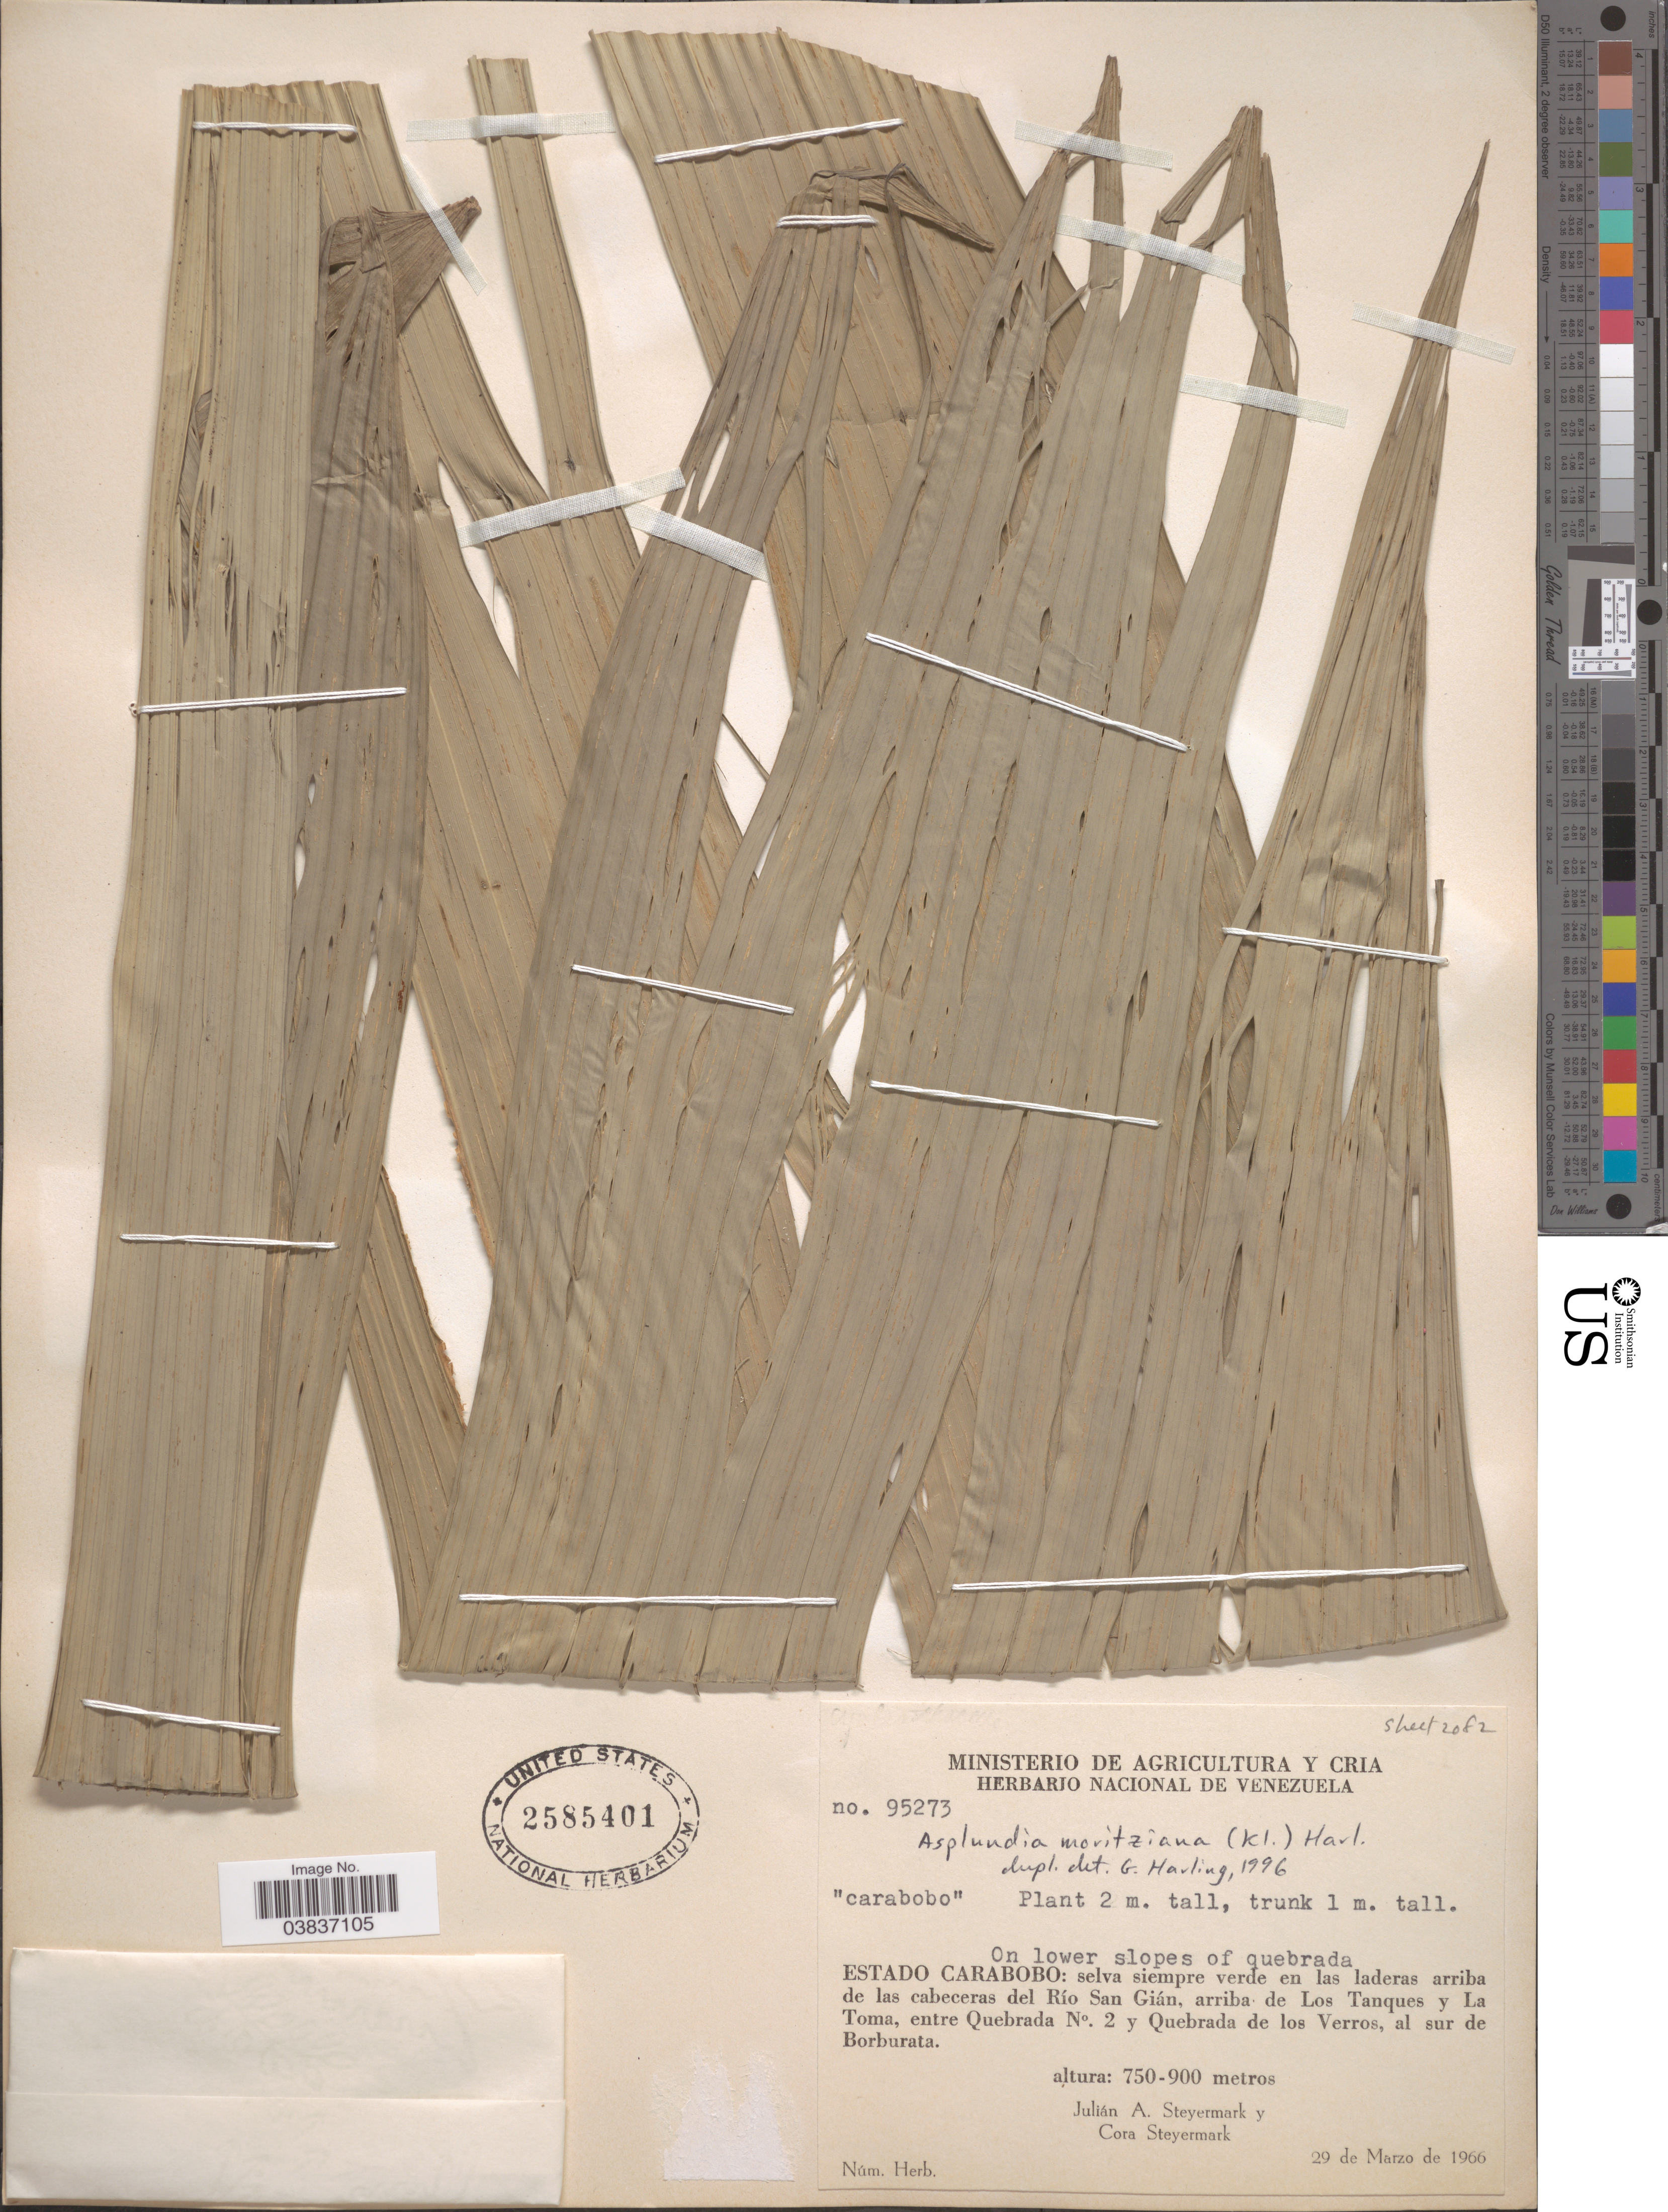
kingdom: Plantae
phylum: Tracheophyta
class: Liliopsida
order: Pandanales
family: Cyclanthaceae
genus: Asplundia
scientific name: Asplundia moritziana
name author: (Klotzsch) Harling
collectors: J. Steyermark & C. Steyermark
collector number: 95273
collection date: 1966-03-29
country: Venezuela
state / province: Carabobo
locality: En las laderas arriba de las cabeceras del Río San Gián, arriba de Los Tanques y La Toma, entre Quebrada N°. 2 y Quebrada de los Verros, al sur de Borburata.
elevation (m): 750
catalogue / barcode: US 2585401